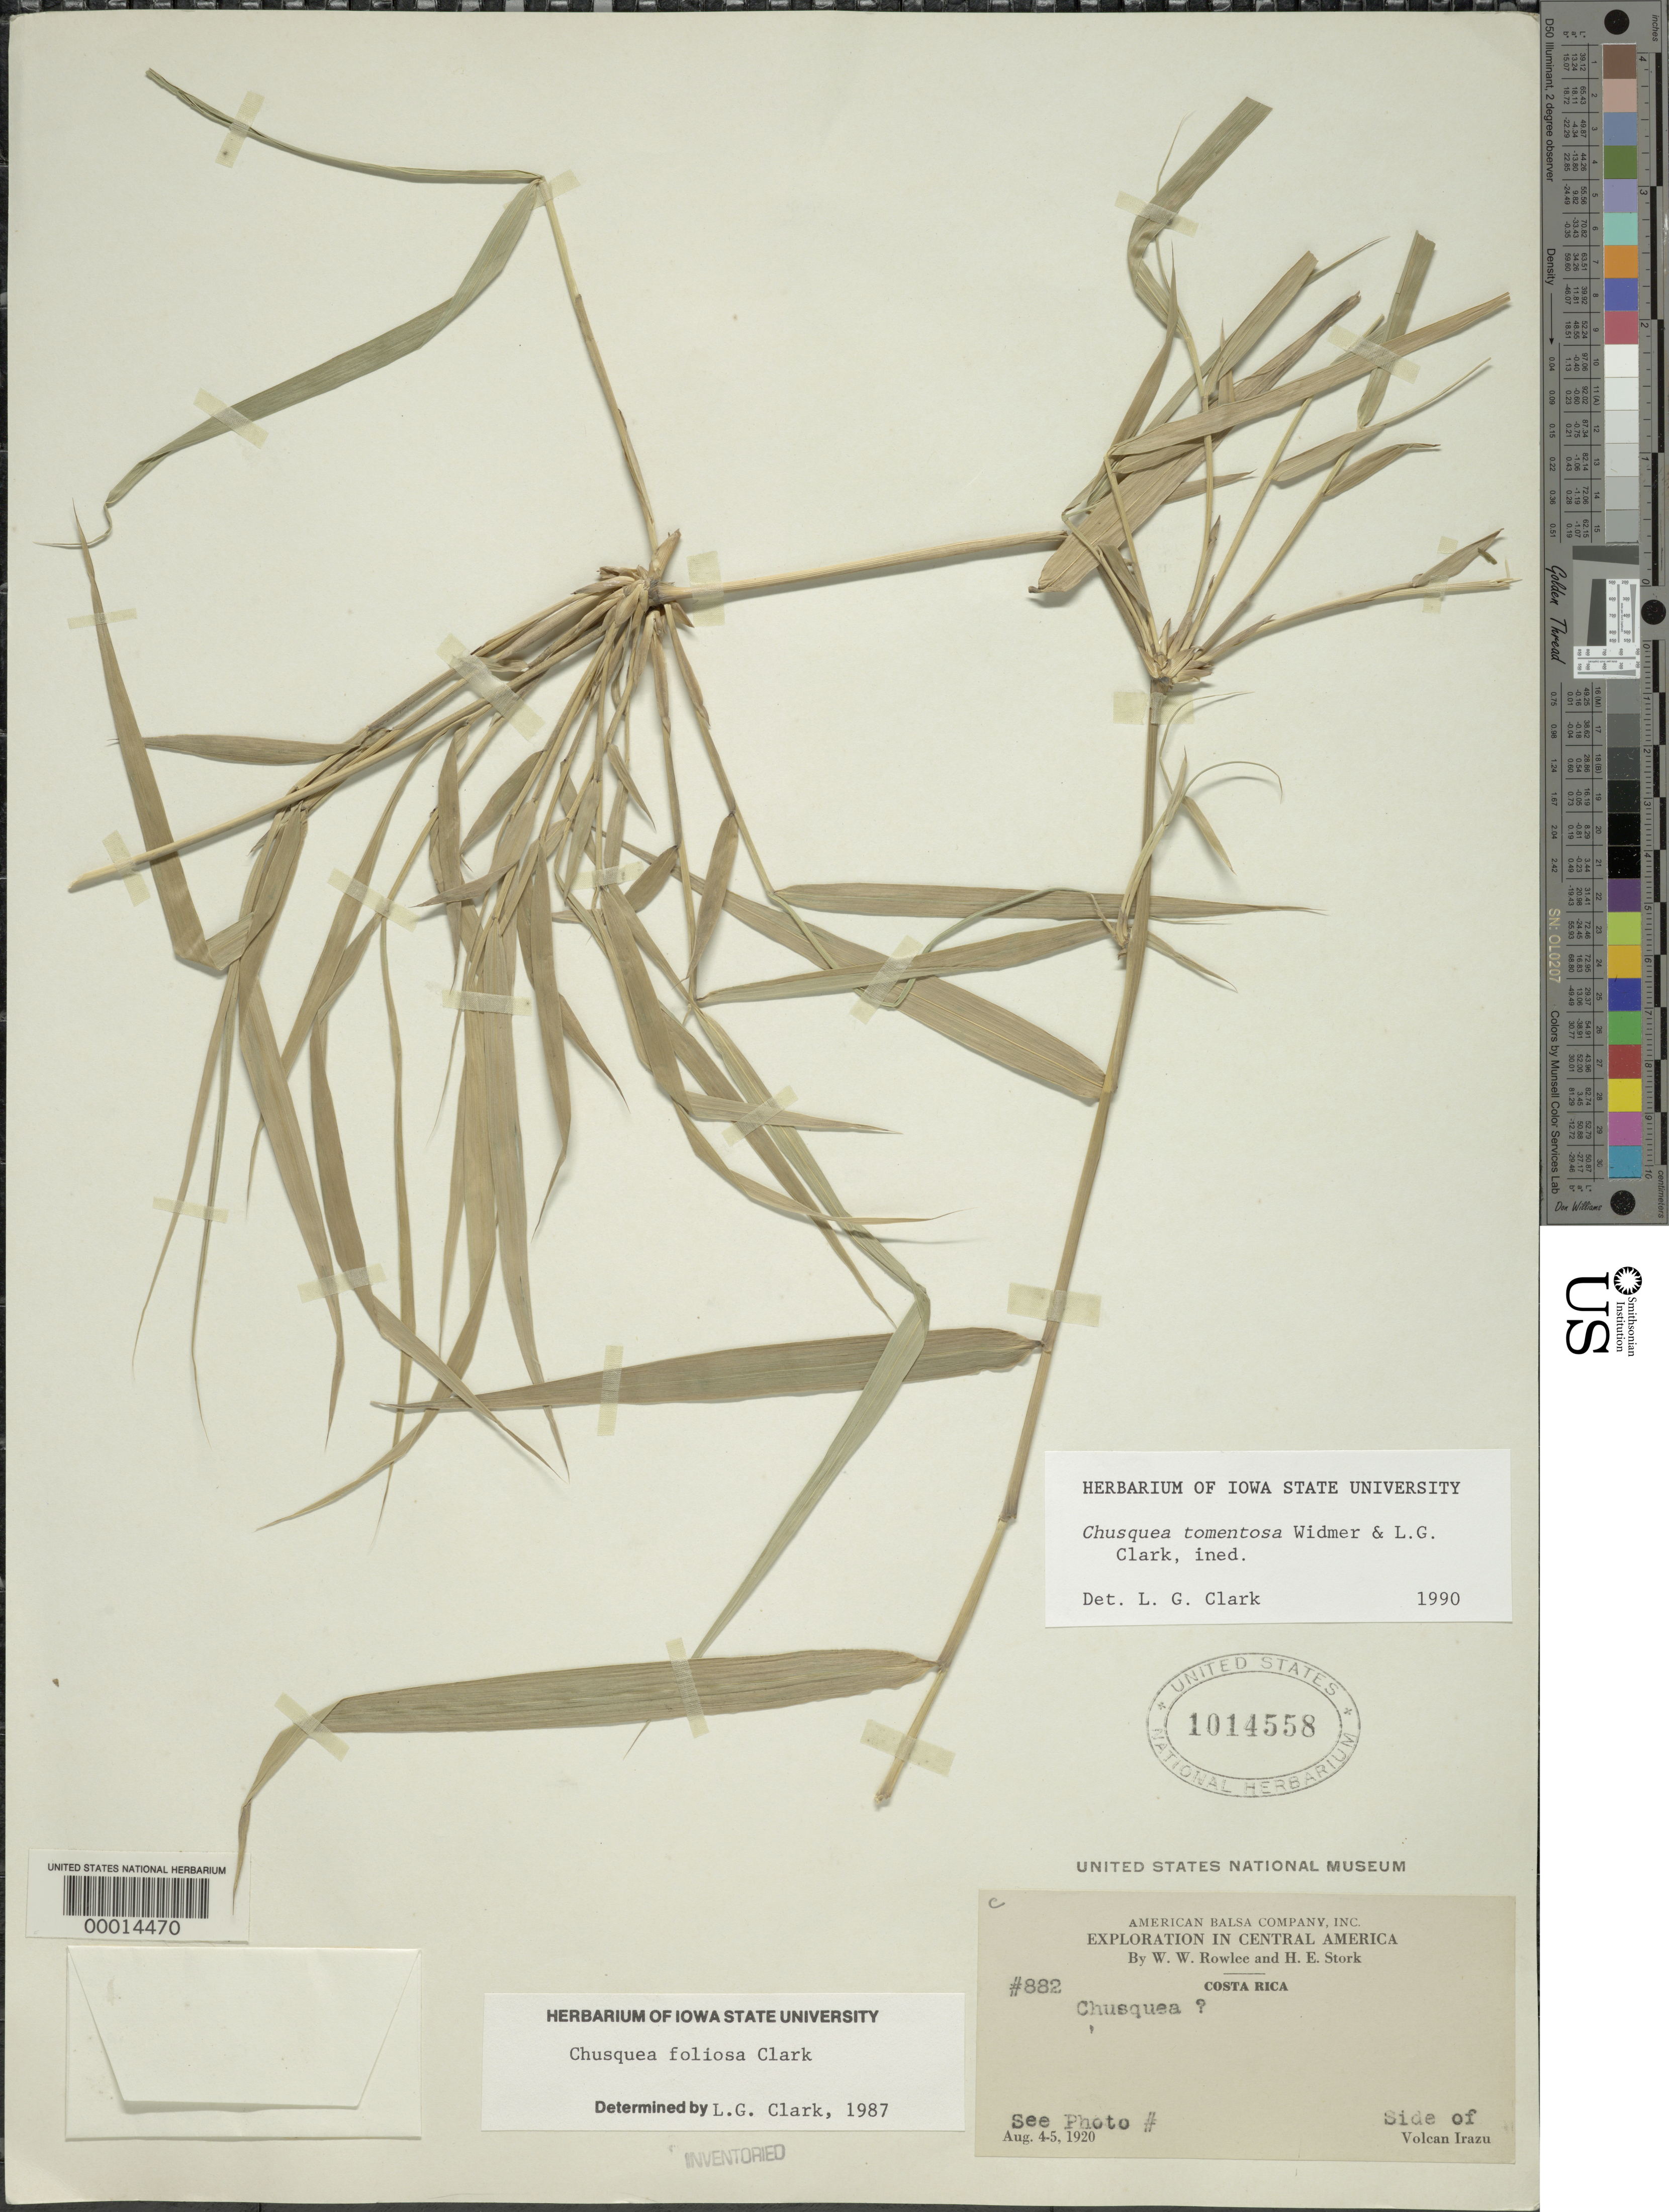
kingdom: Plantae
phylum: Tracheophyta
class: Liliopsida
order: Poales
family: Poaceae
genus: Chusquea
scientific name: Chusquea tomentosa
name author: Y. Widmer & L.G. Clark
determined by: Clark, Lynn G., (ISC), Iowa State University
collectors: W. W. Rowlee & H. E. Stork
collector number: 882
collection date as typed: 04 Aug 1920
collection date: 1920-08-04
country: Costa Rica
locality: Volcan Irazu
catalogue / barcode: US 1014558